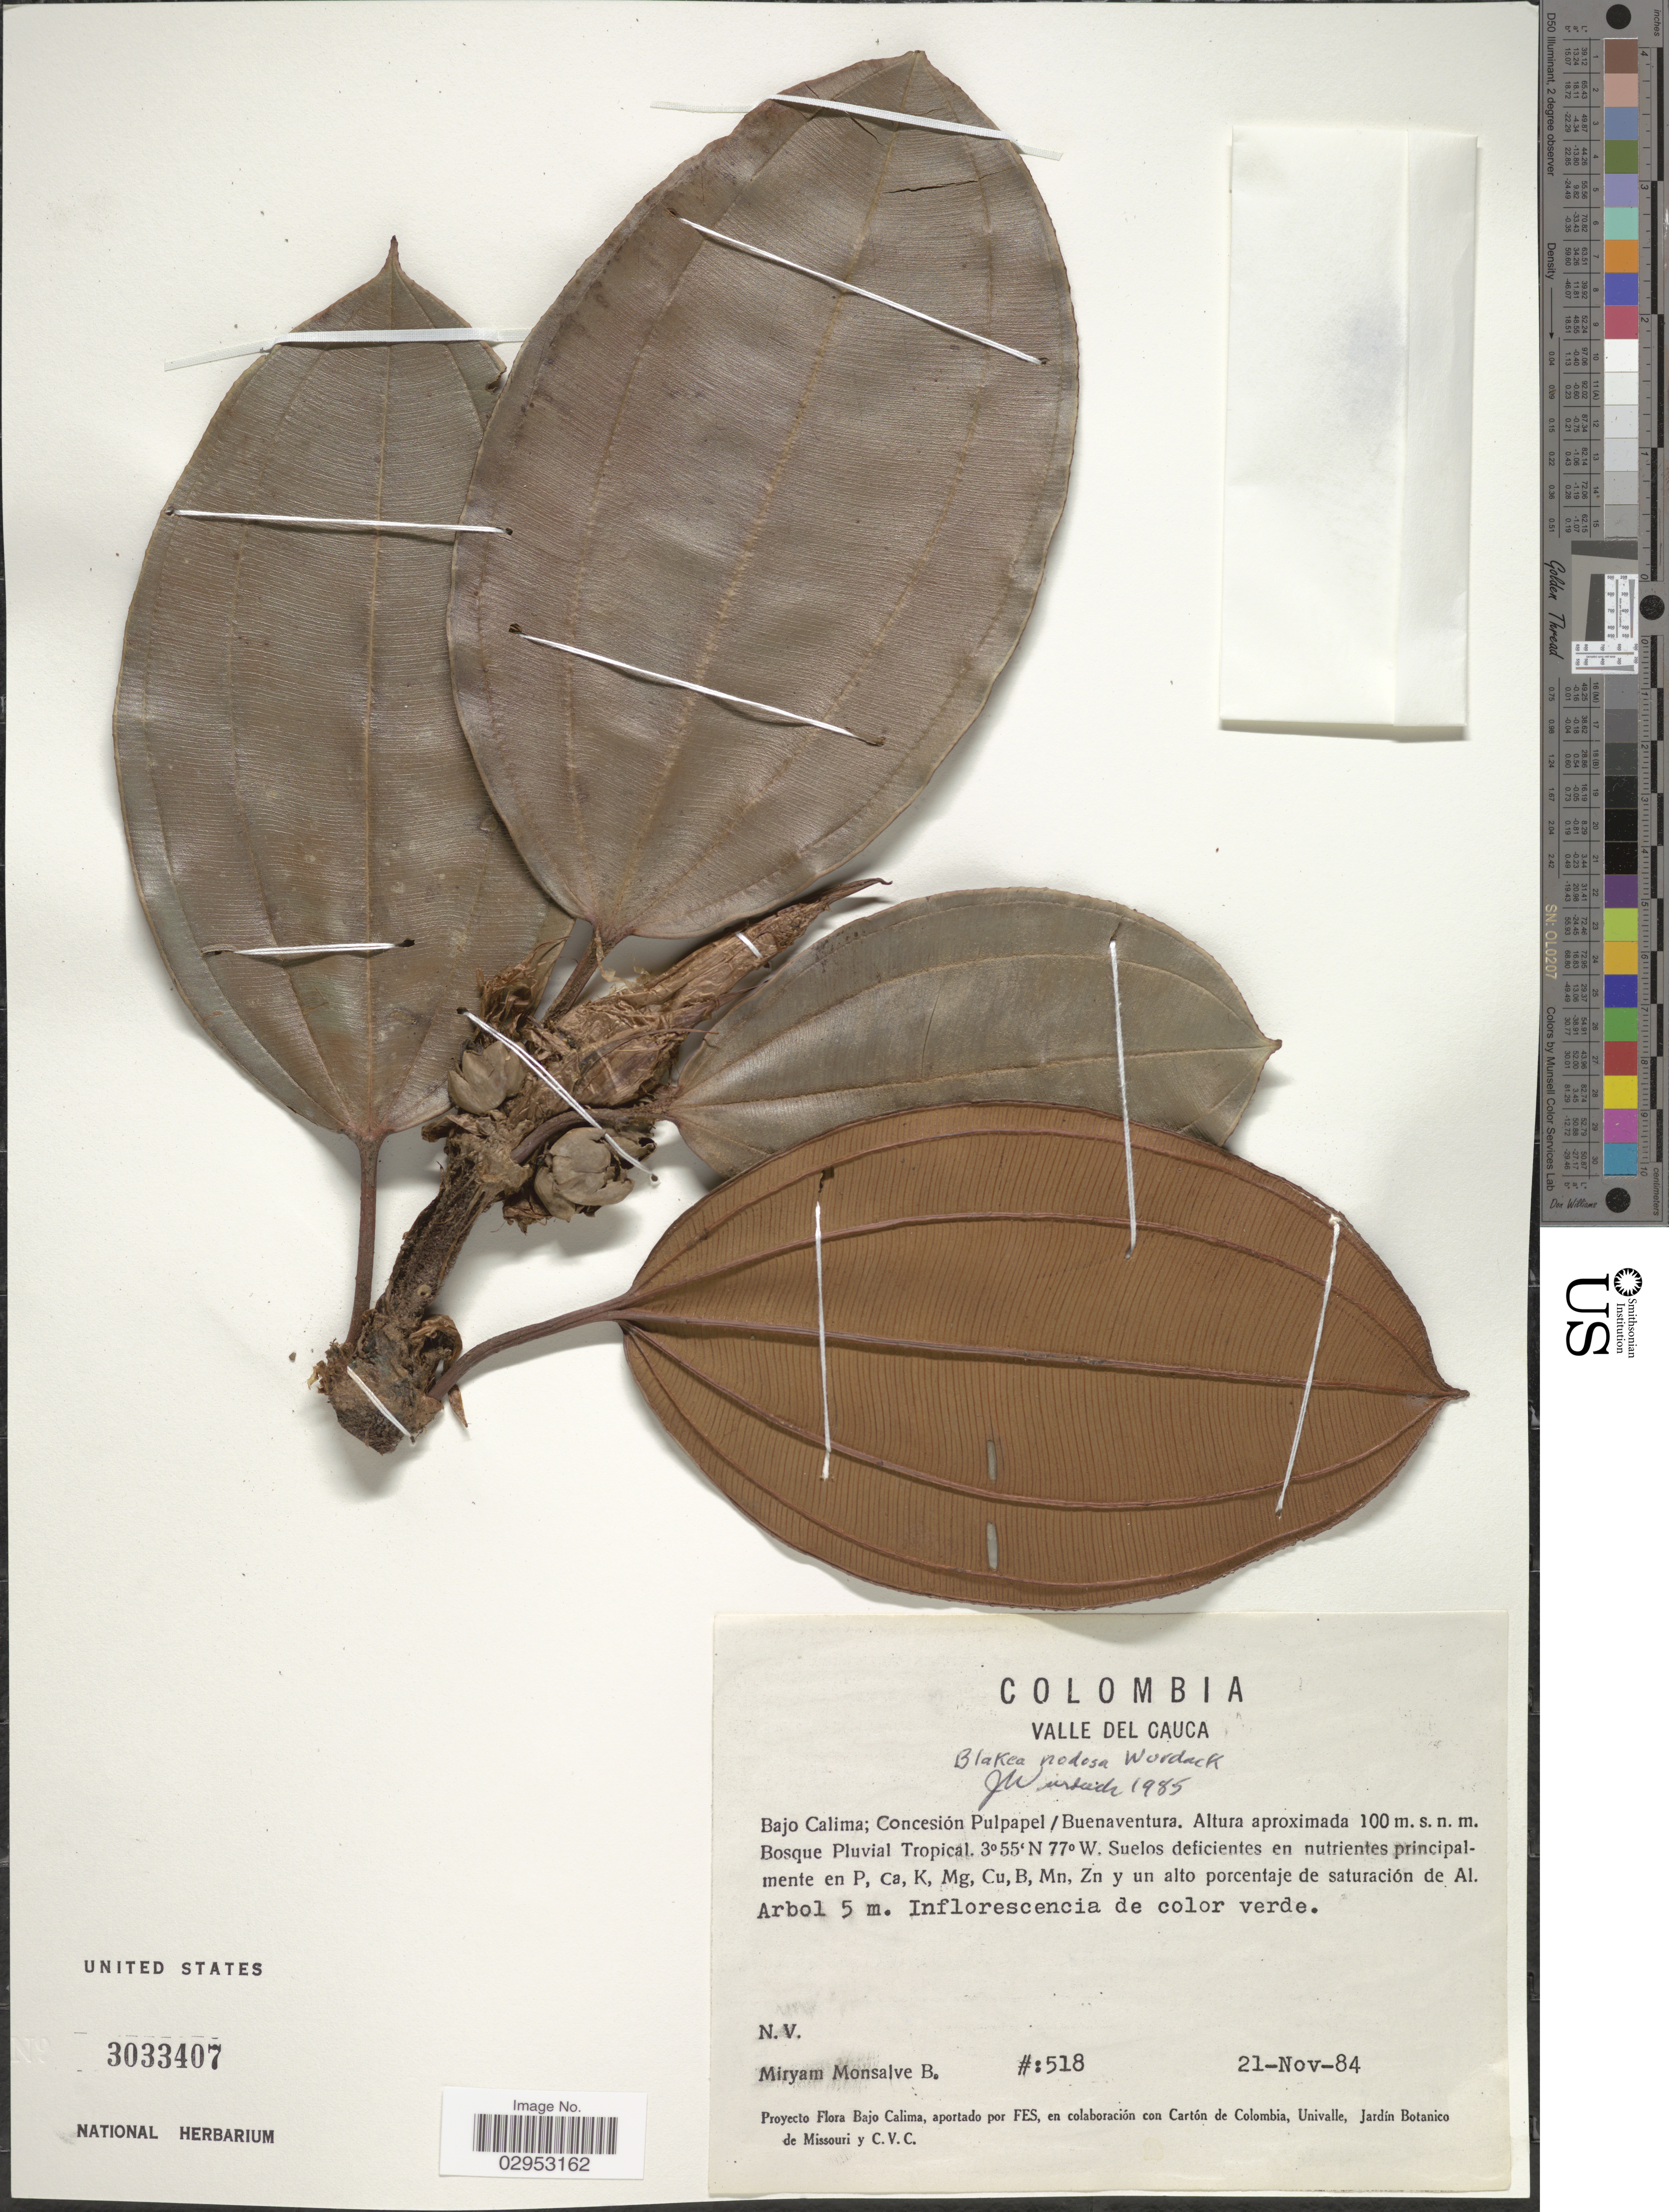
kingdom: Plantae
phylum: Tracheophyta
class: Magnoliopsida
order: Myrtales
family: Melastomataceae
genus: Blakea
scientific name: Blakea nodosa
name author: Wurdack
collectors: M. Monsalve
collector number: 518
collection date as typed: Transcribed d/m/y: 21/11/84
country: Colombia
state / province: Valle del Cauca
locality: Bajo Calima; Concesión Pulpapel/ Buenaventura. Bosque Pluvial Tropical.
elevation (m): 100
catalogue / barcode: US 3033407